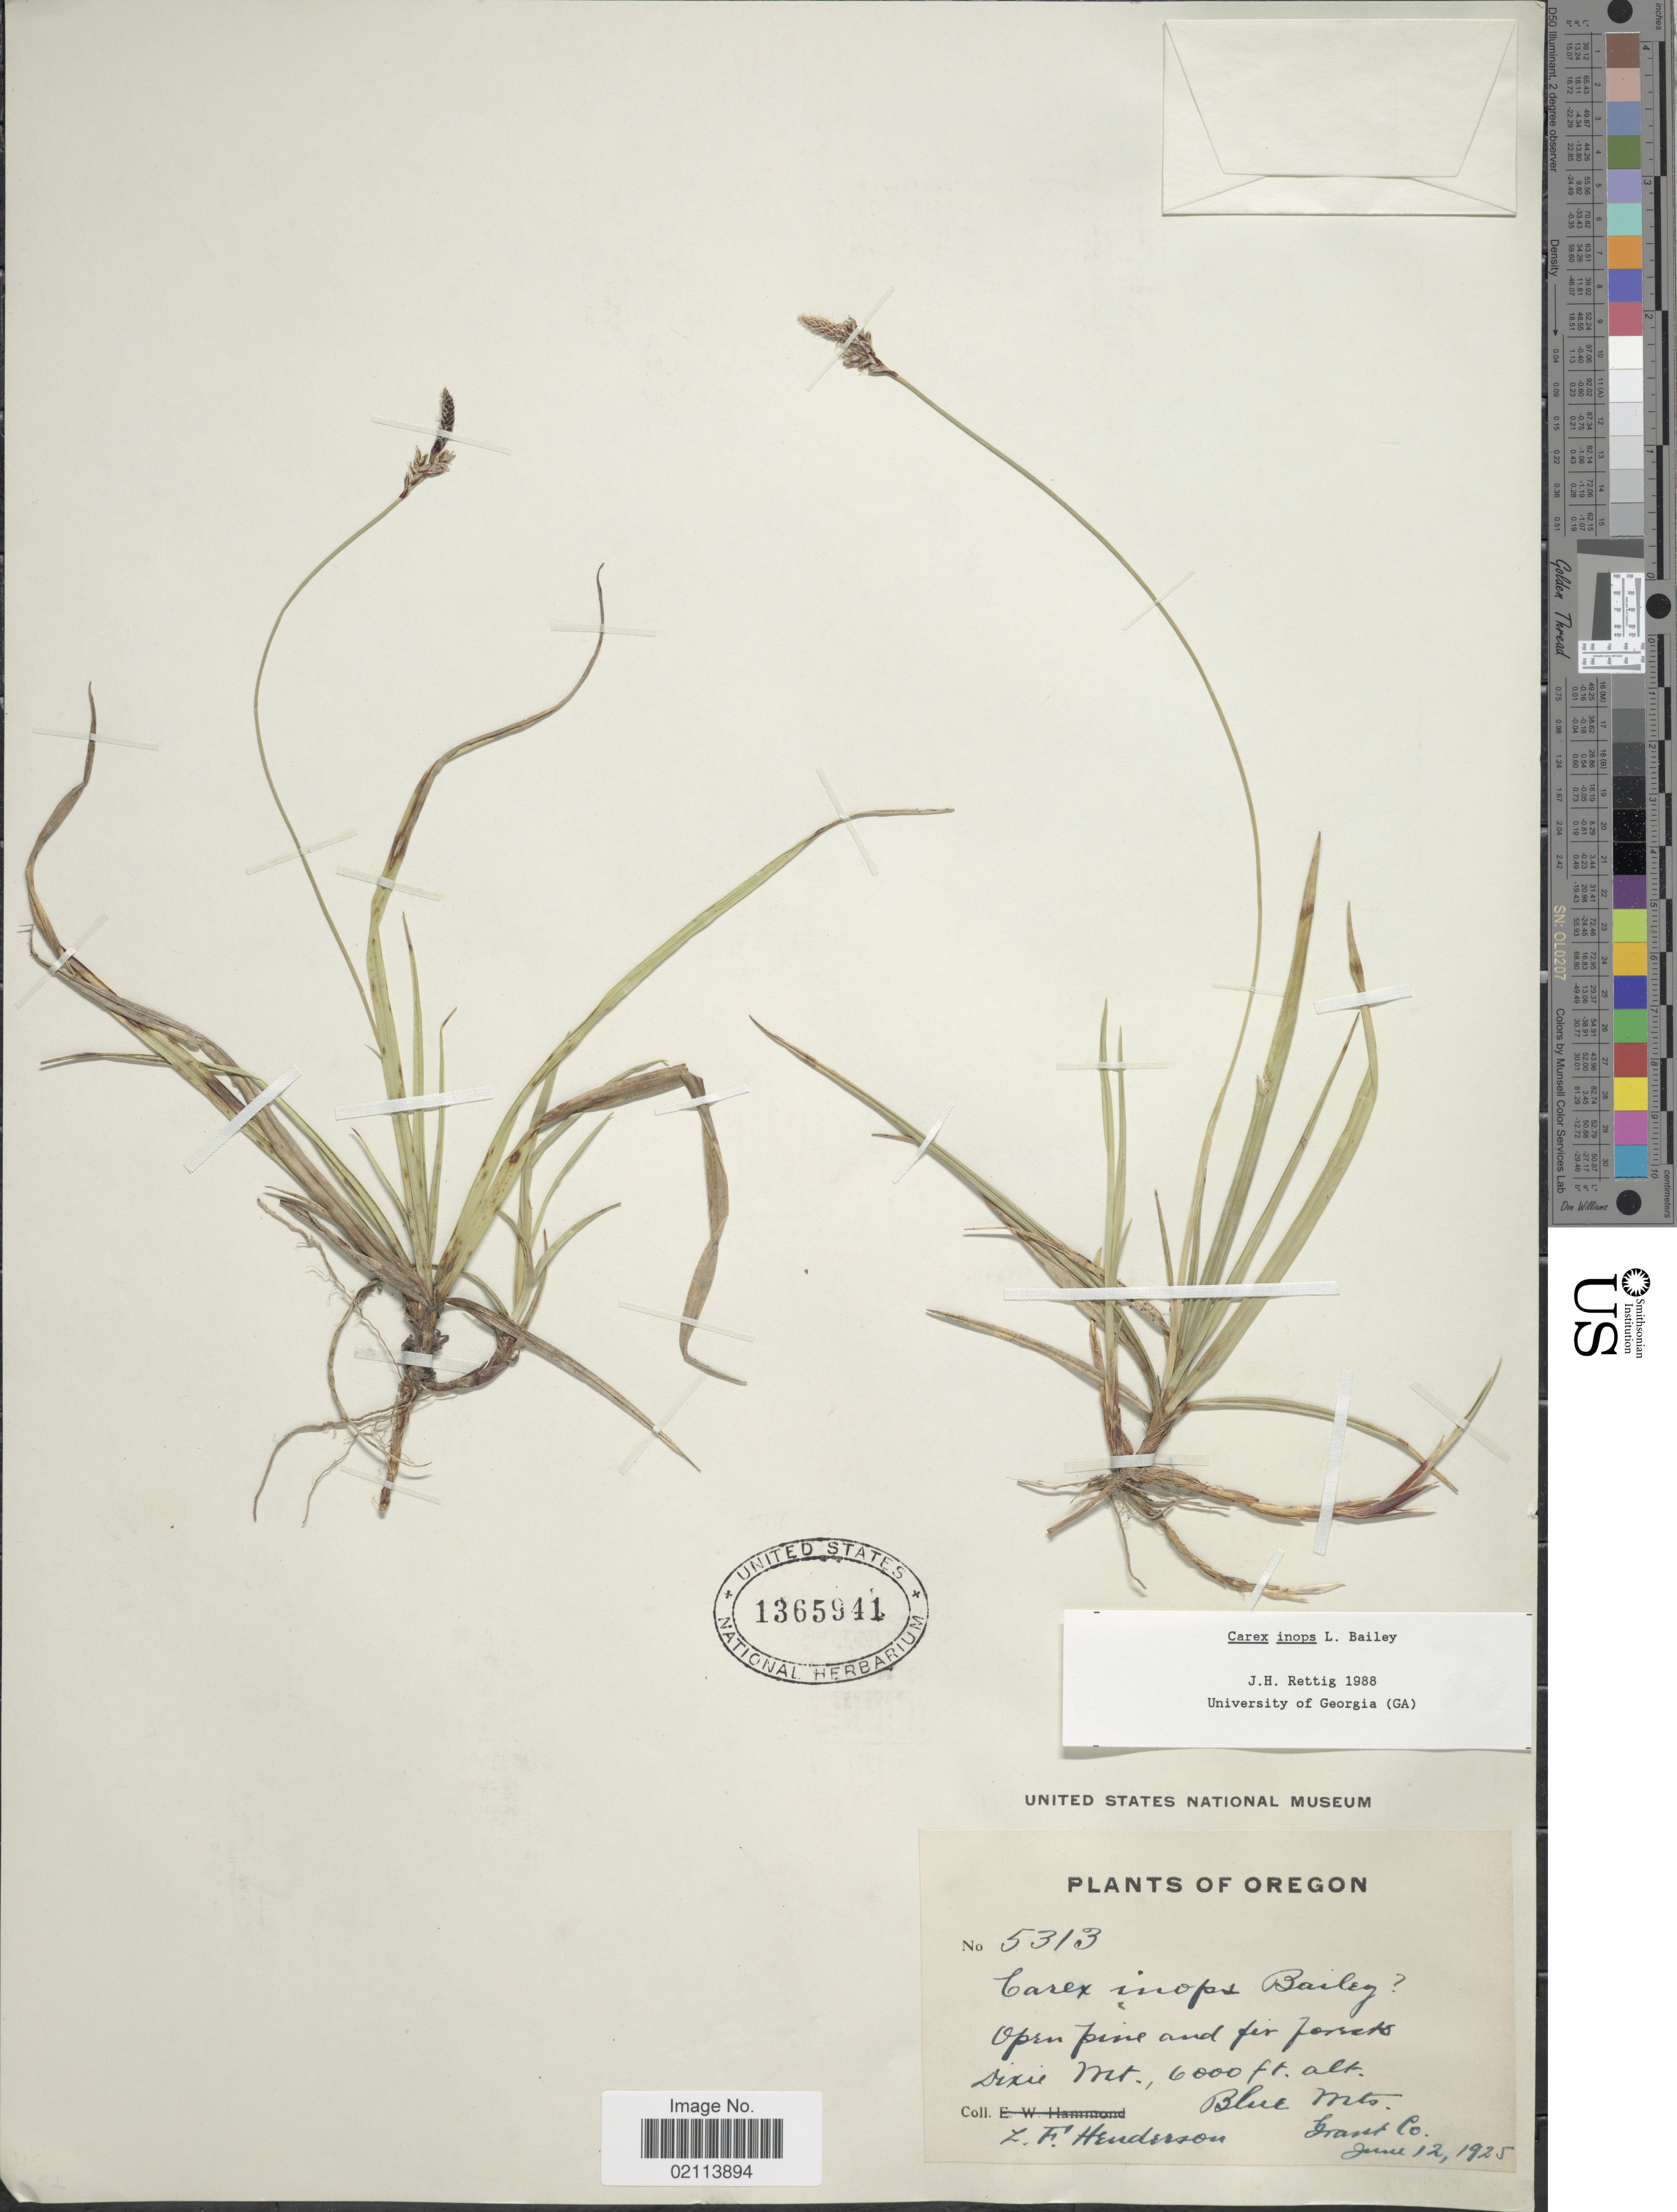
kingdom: Plantae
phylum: Tracheophyta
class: Liliopsida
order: Poales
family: Cyperaceae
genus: Carex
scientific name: Carex inops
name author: L.H. Bailey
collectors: L. Henderson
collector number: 5313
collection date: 1925-06-12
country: United States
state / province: Oregon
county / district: Grant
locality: Open pine and fir forests, Dixie Mt., Blue Mts., Grant Co.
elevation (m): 1829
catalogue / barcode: US 1365941